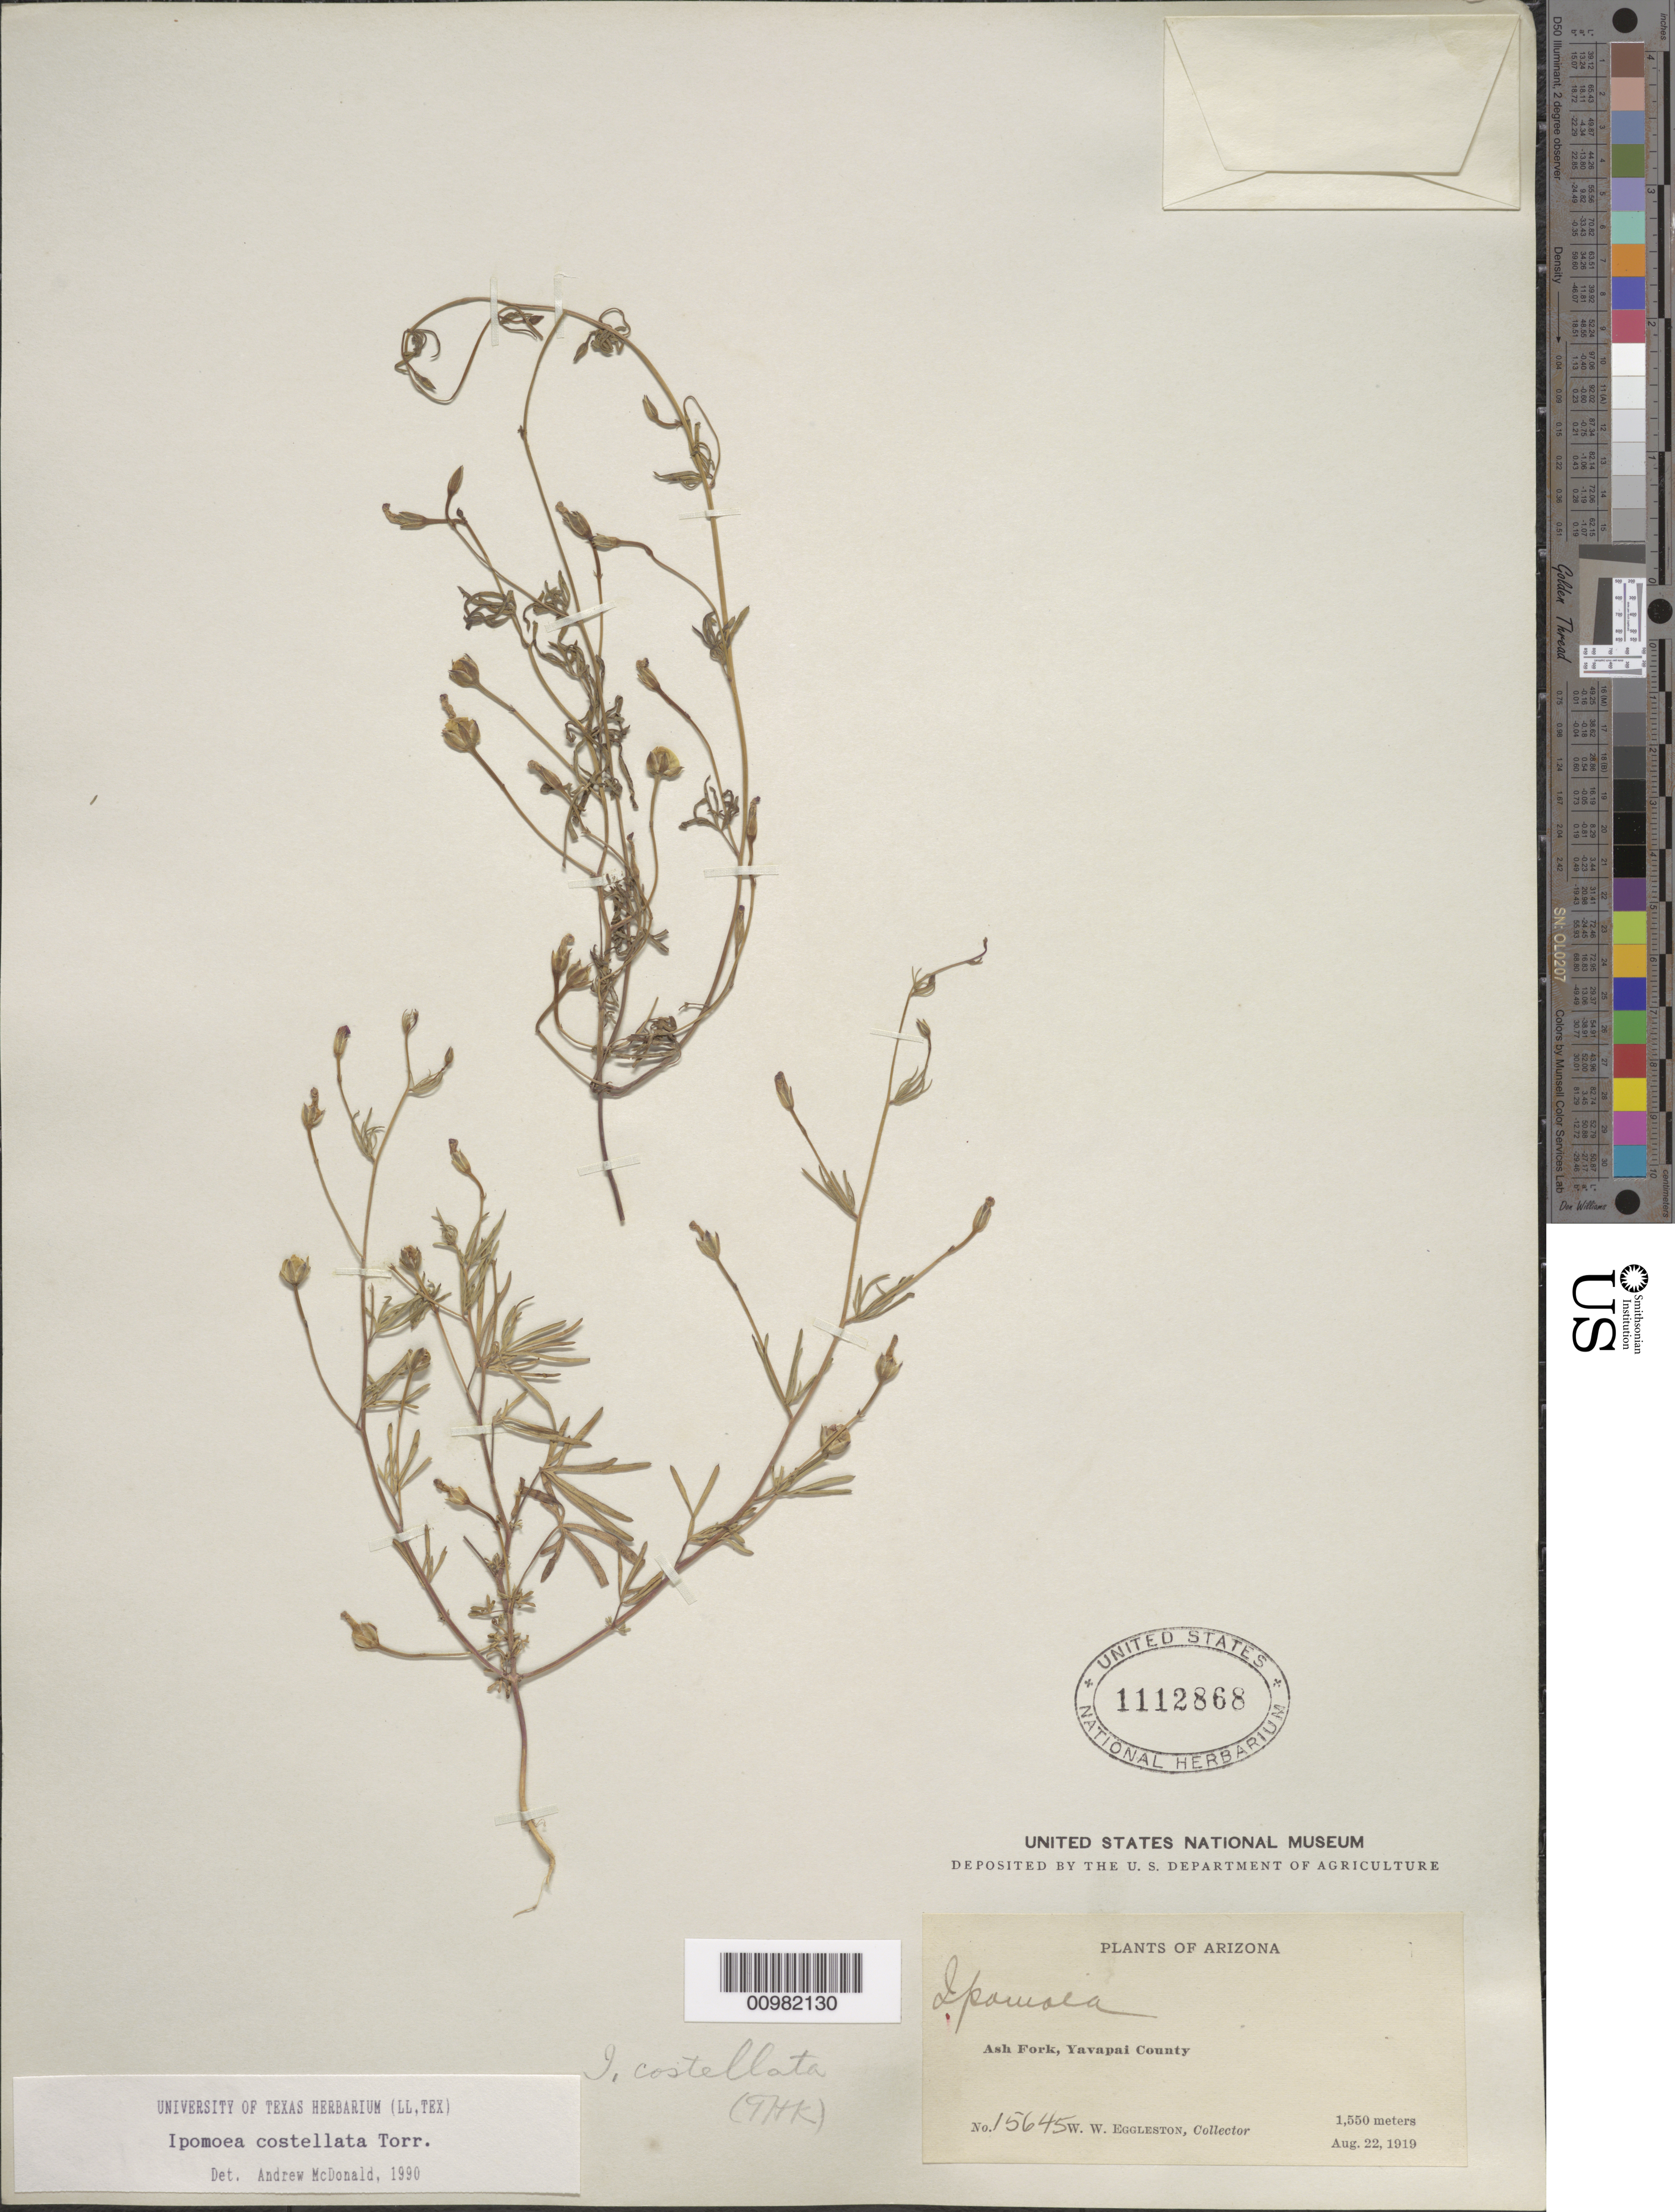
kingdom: Plantae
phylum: Tracheophyta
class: Magnoliopsida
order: Solanales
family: Convolvulaceae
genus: Ipomoea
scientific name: Ipomoea costellata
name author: Torr.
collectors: W. W. Eggleston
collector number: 15645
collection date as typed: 22 Aug 1919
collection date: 1919-08-22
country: United States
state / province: Arizona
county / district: Yavapai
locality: Ash Fork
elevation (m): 1550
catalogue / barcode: US 1112868